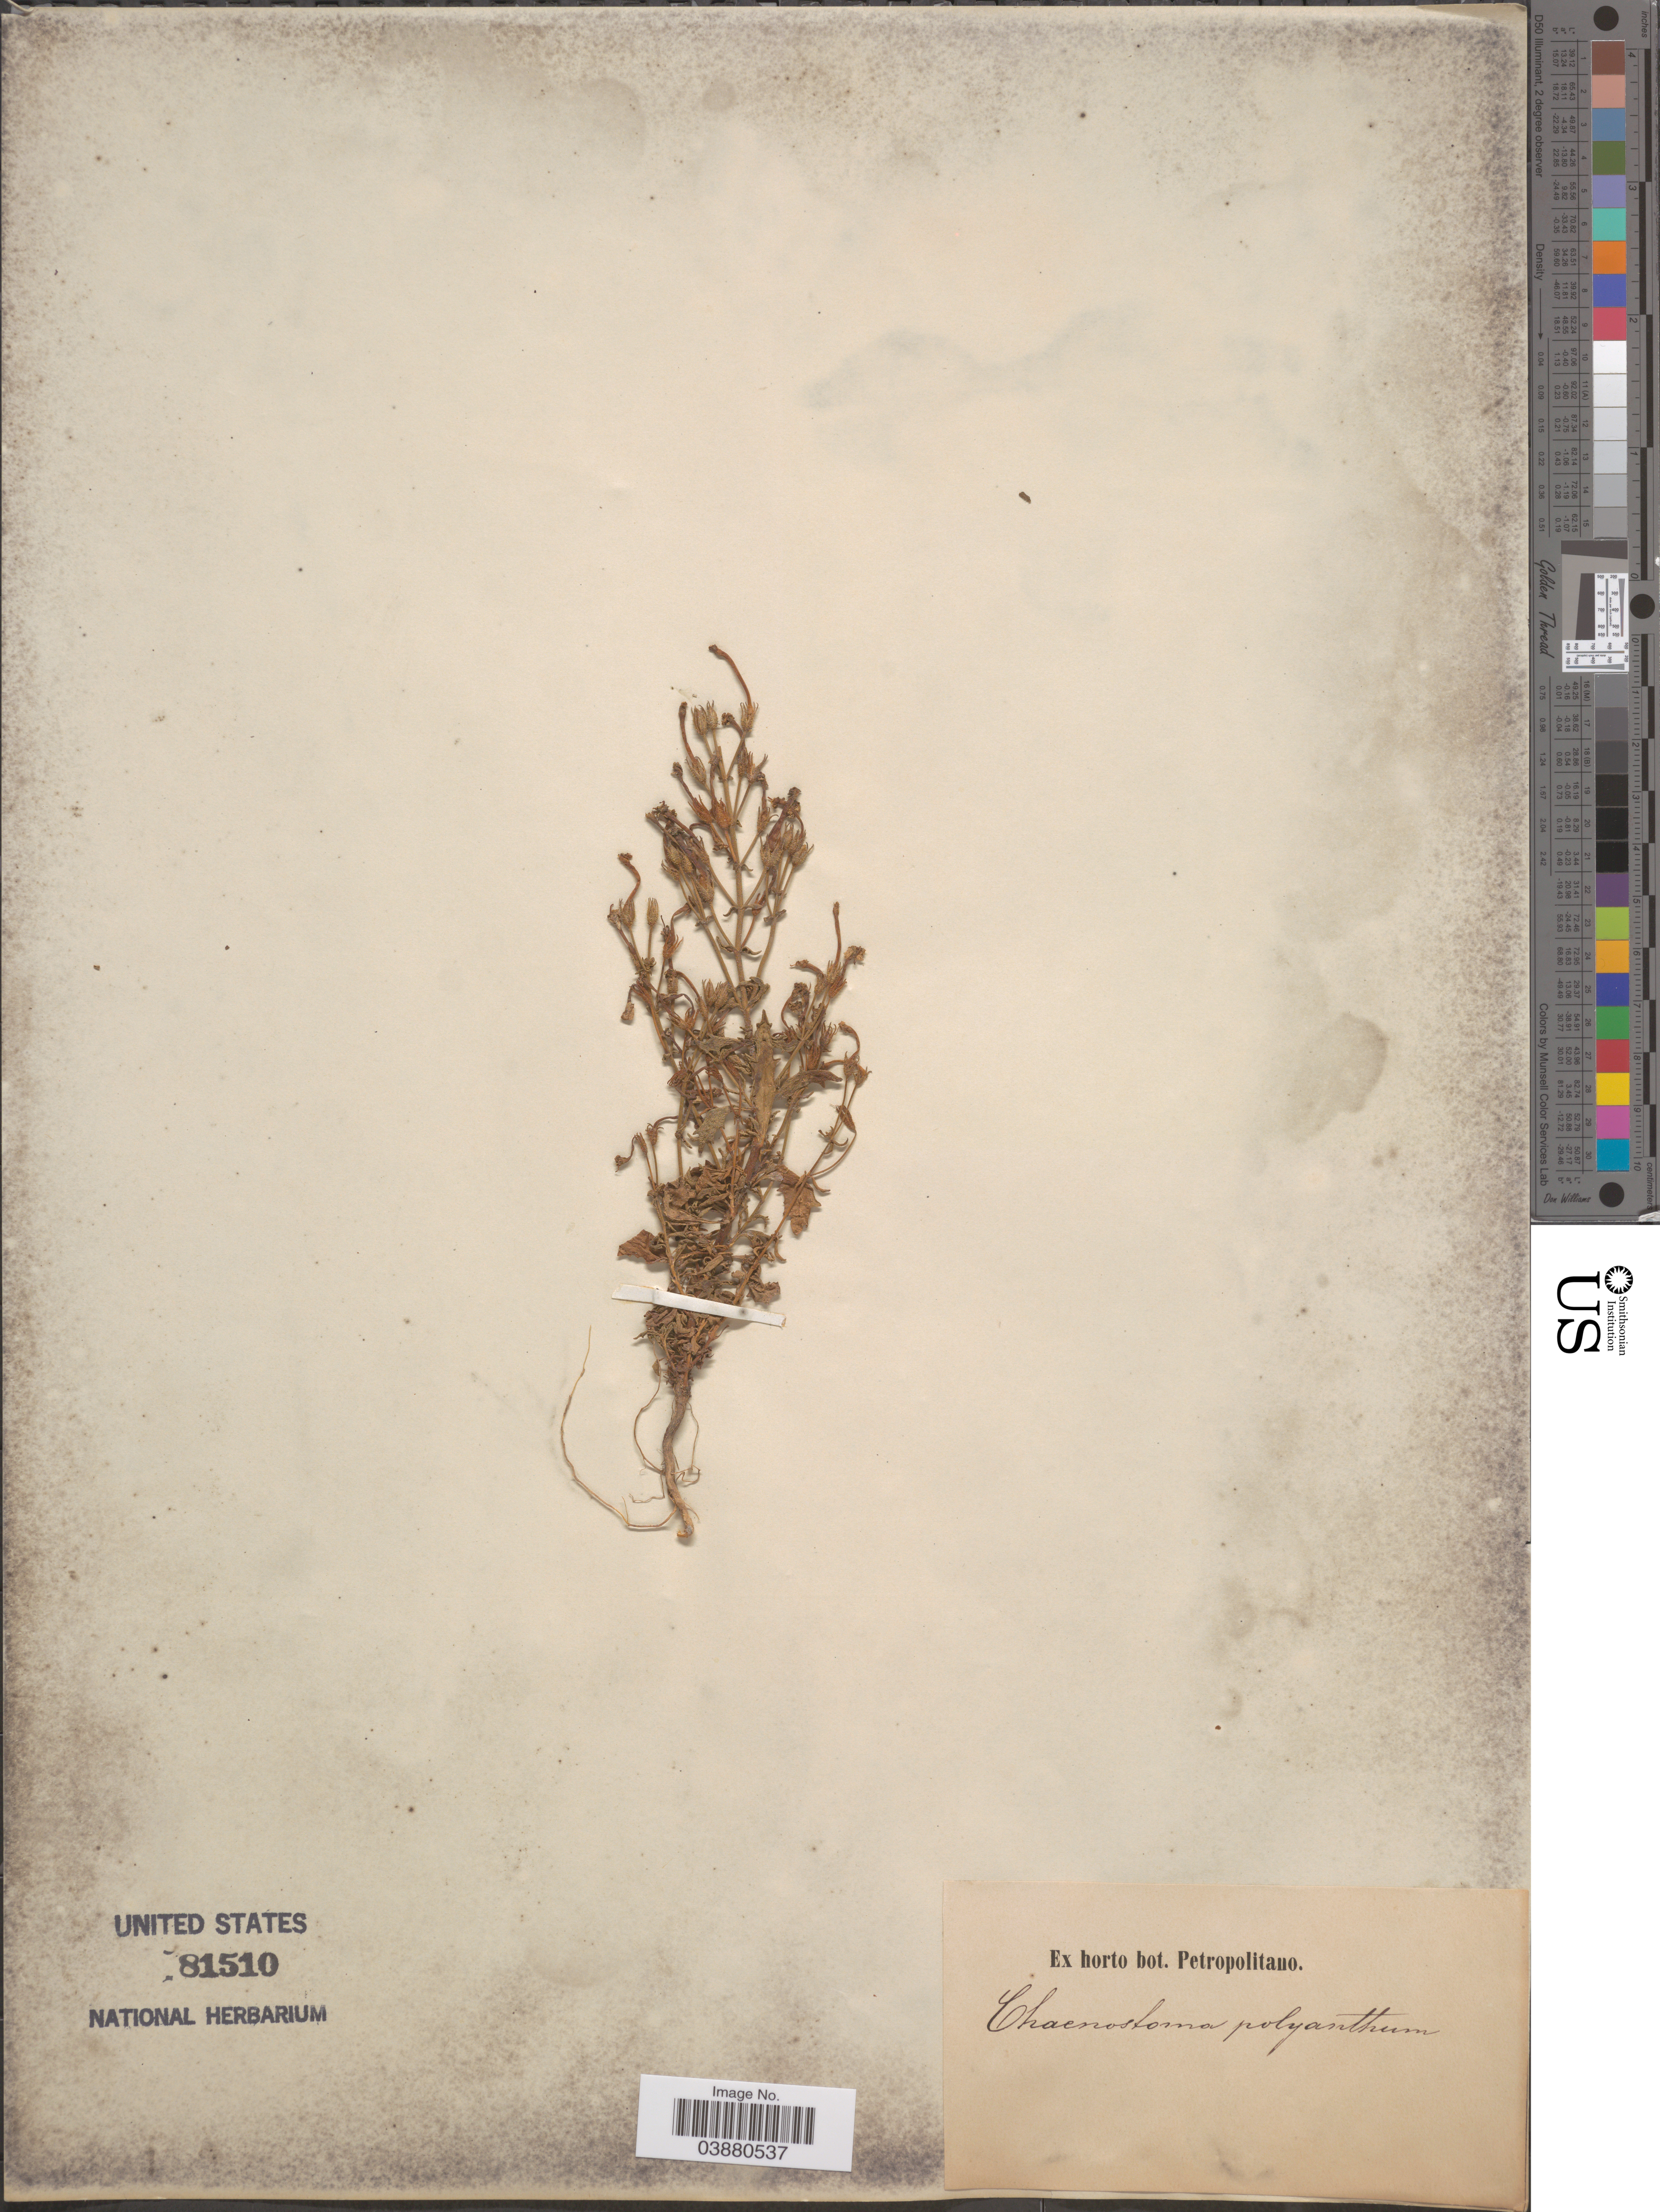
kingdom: Plantae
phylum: Tracheophyta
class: Magnoliopsida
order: Lamiales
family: Scrophulariaceae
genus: Sutera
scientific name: Sutera polyantha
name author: (Benth.) Kuntze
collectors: ex Horto Bot. Petropolitano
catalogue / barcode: US 81510